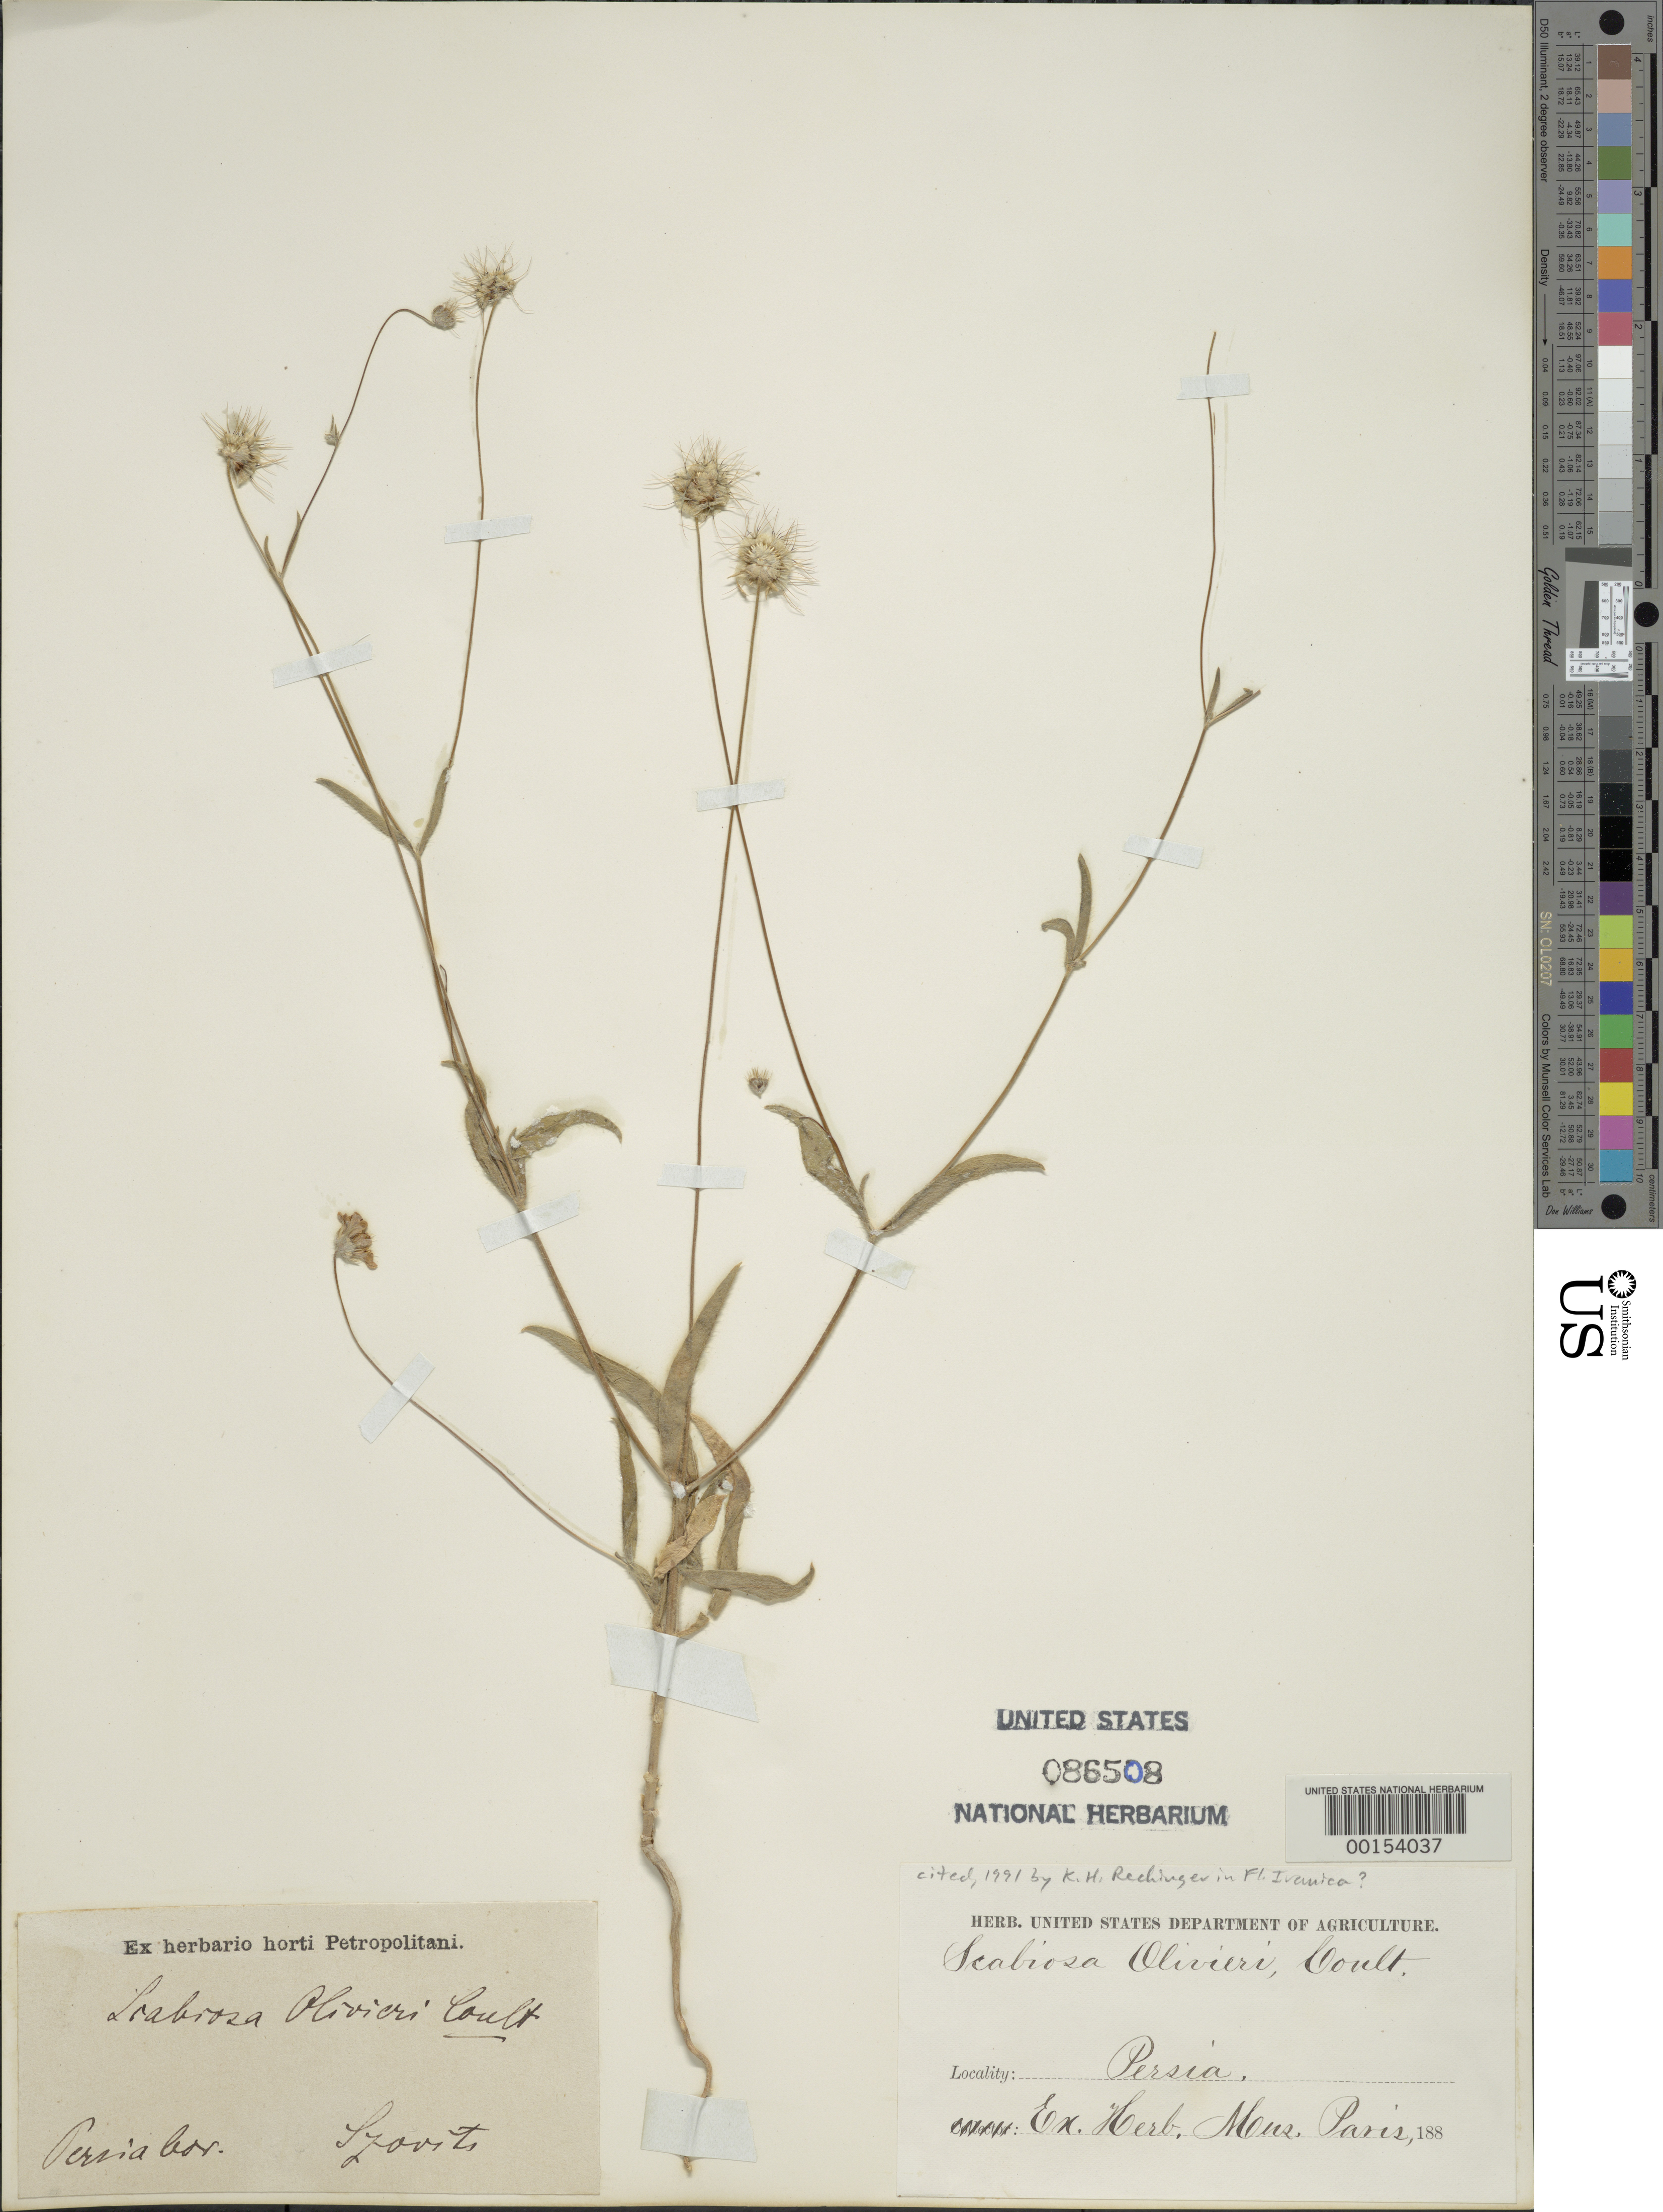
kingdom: Plantae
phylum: Tracheophyta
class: Magnoliopsida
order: Dipsacales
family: Caprifoliaceae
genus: Scabiosa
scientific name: Scabiosa olivieri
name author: Coult.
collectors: J. Szovits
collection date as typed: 188-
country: Iran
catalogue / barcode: US 86508